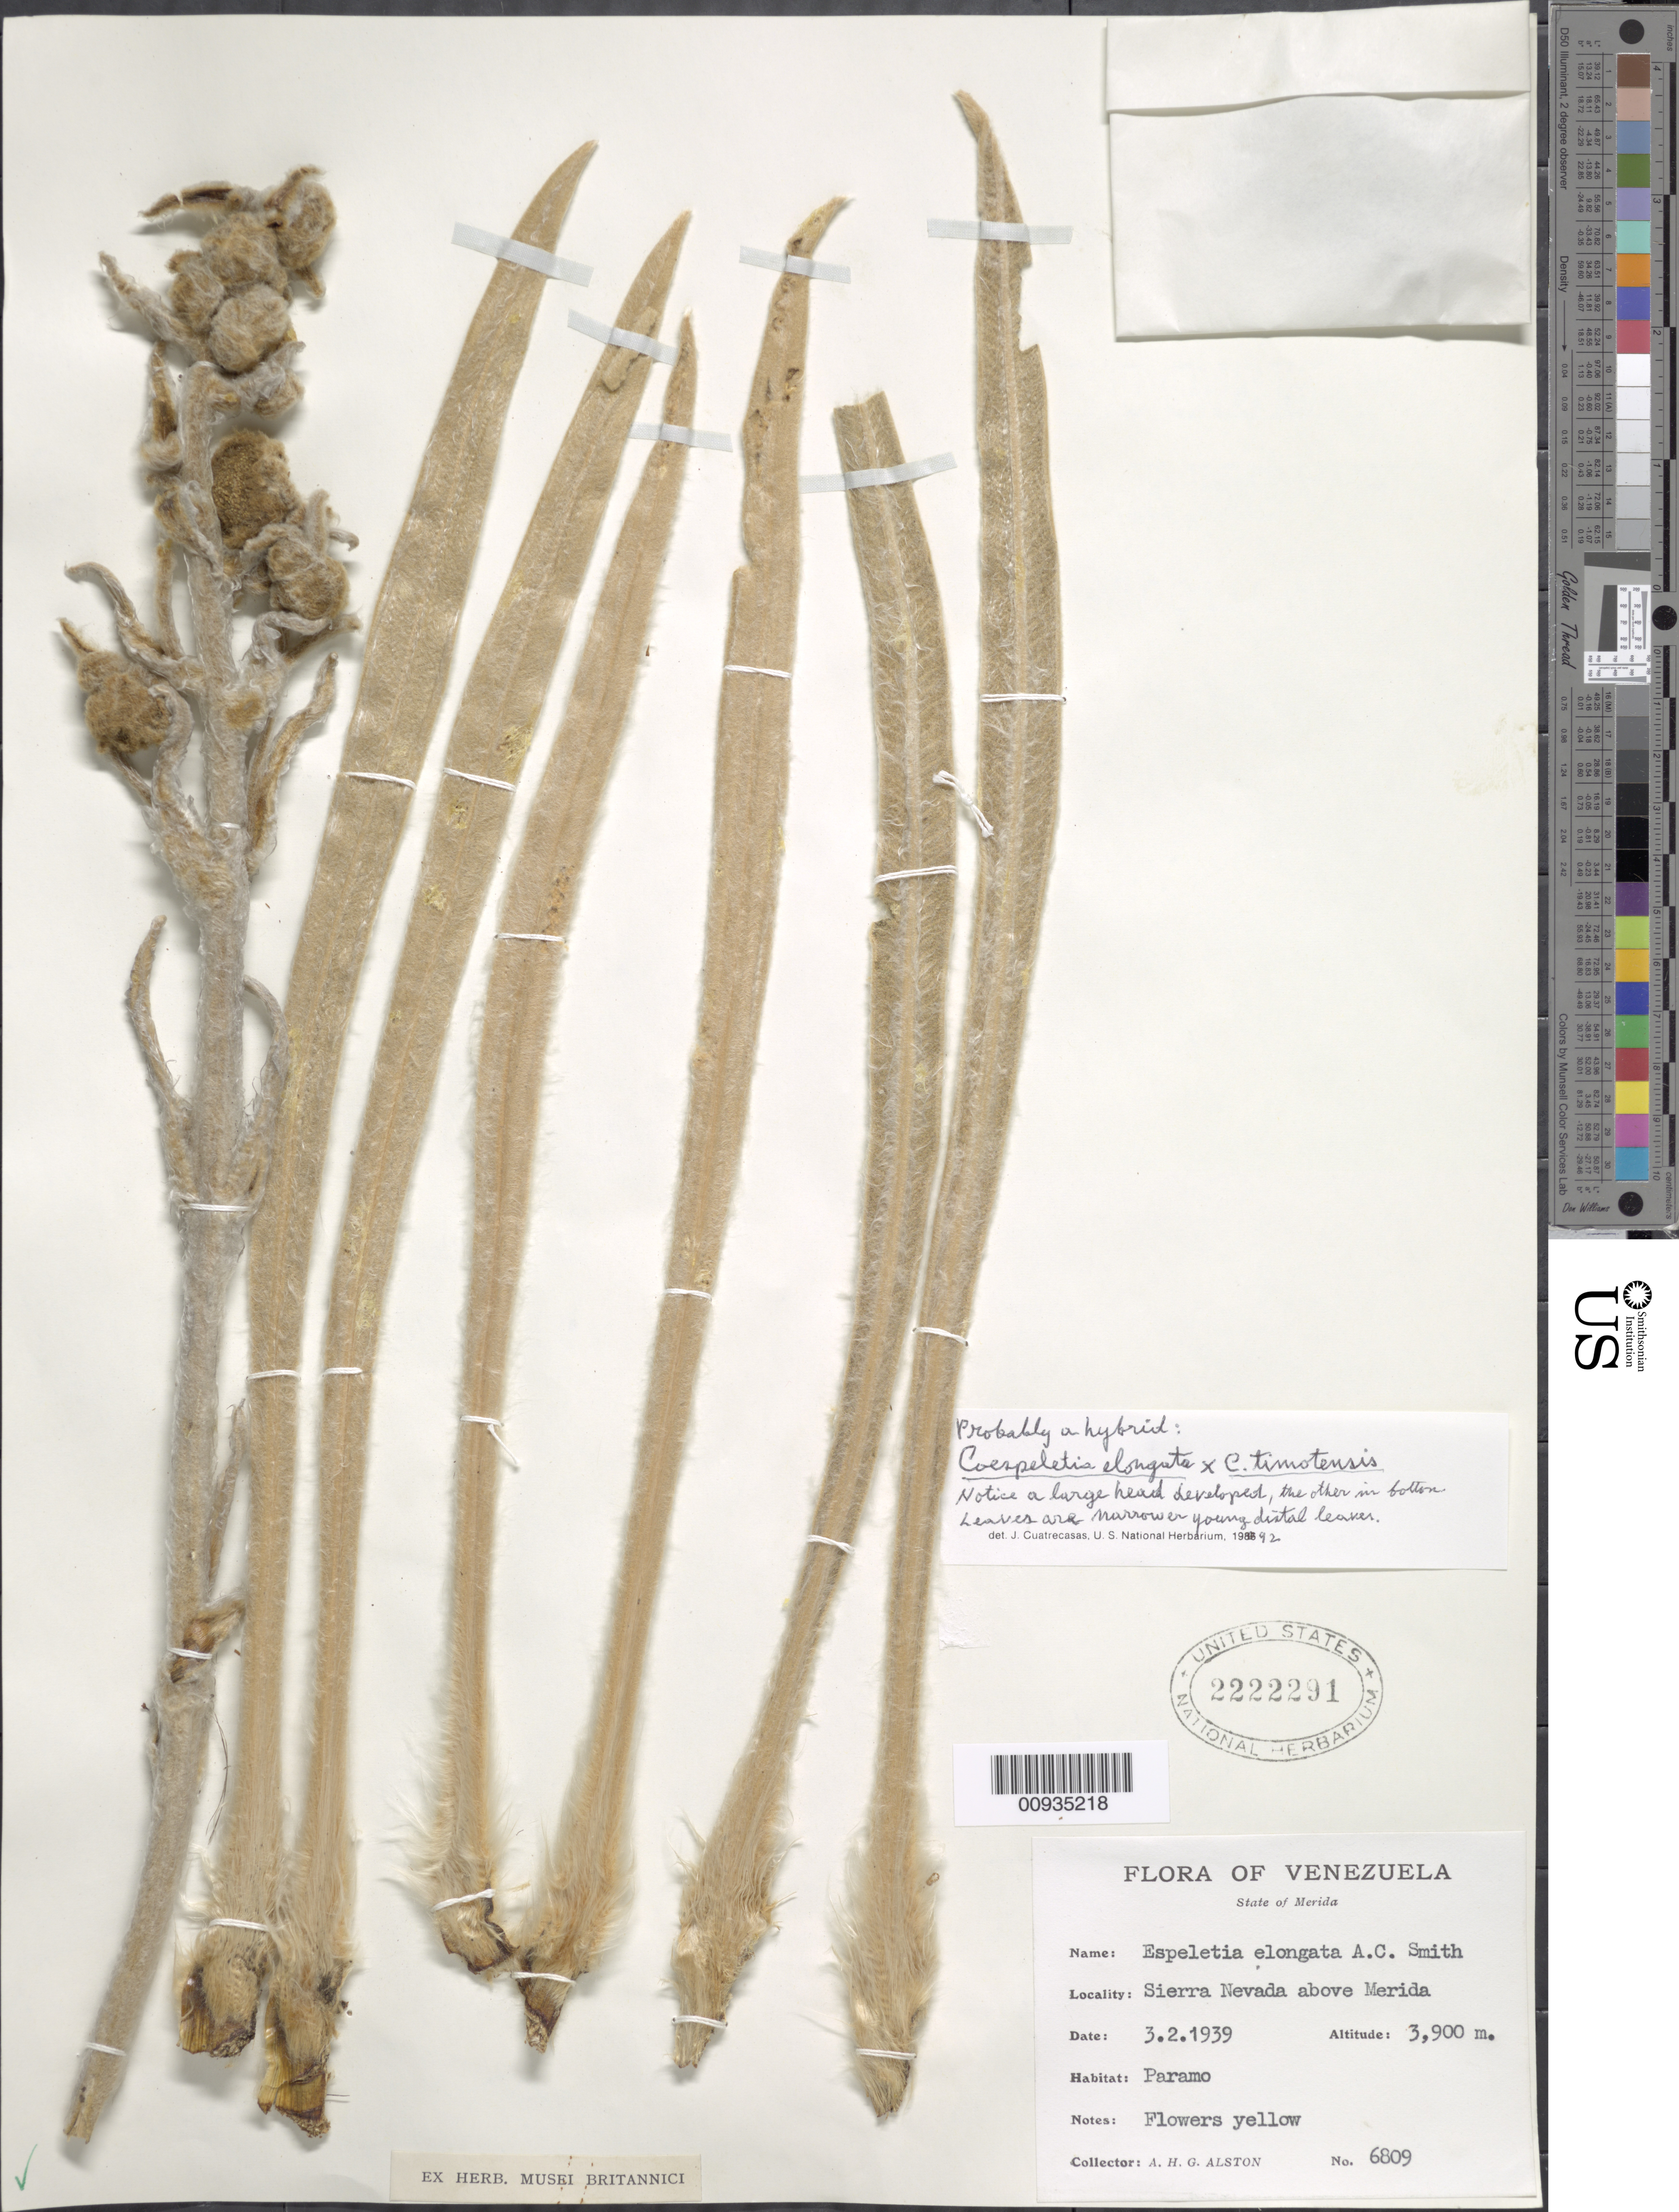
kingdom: Plantae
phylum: Tracheophyta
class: Magnoliopsida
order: Asterales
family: Asteraceae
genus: Coespeletia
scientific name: Coespeletia elongata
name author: (A.C. Sm.) Cuatrec.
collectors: A. H. Alston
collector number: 6809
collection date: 1939-03-02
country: Venezuela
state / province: Mérida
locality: Sierra Nevada above Mérida.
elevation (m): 3900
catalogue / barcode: US 2222291